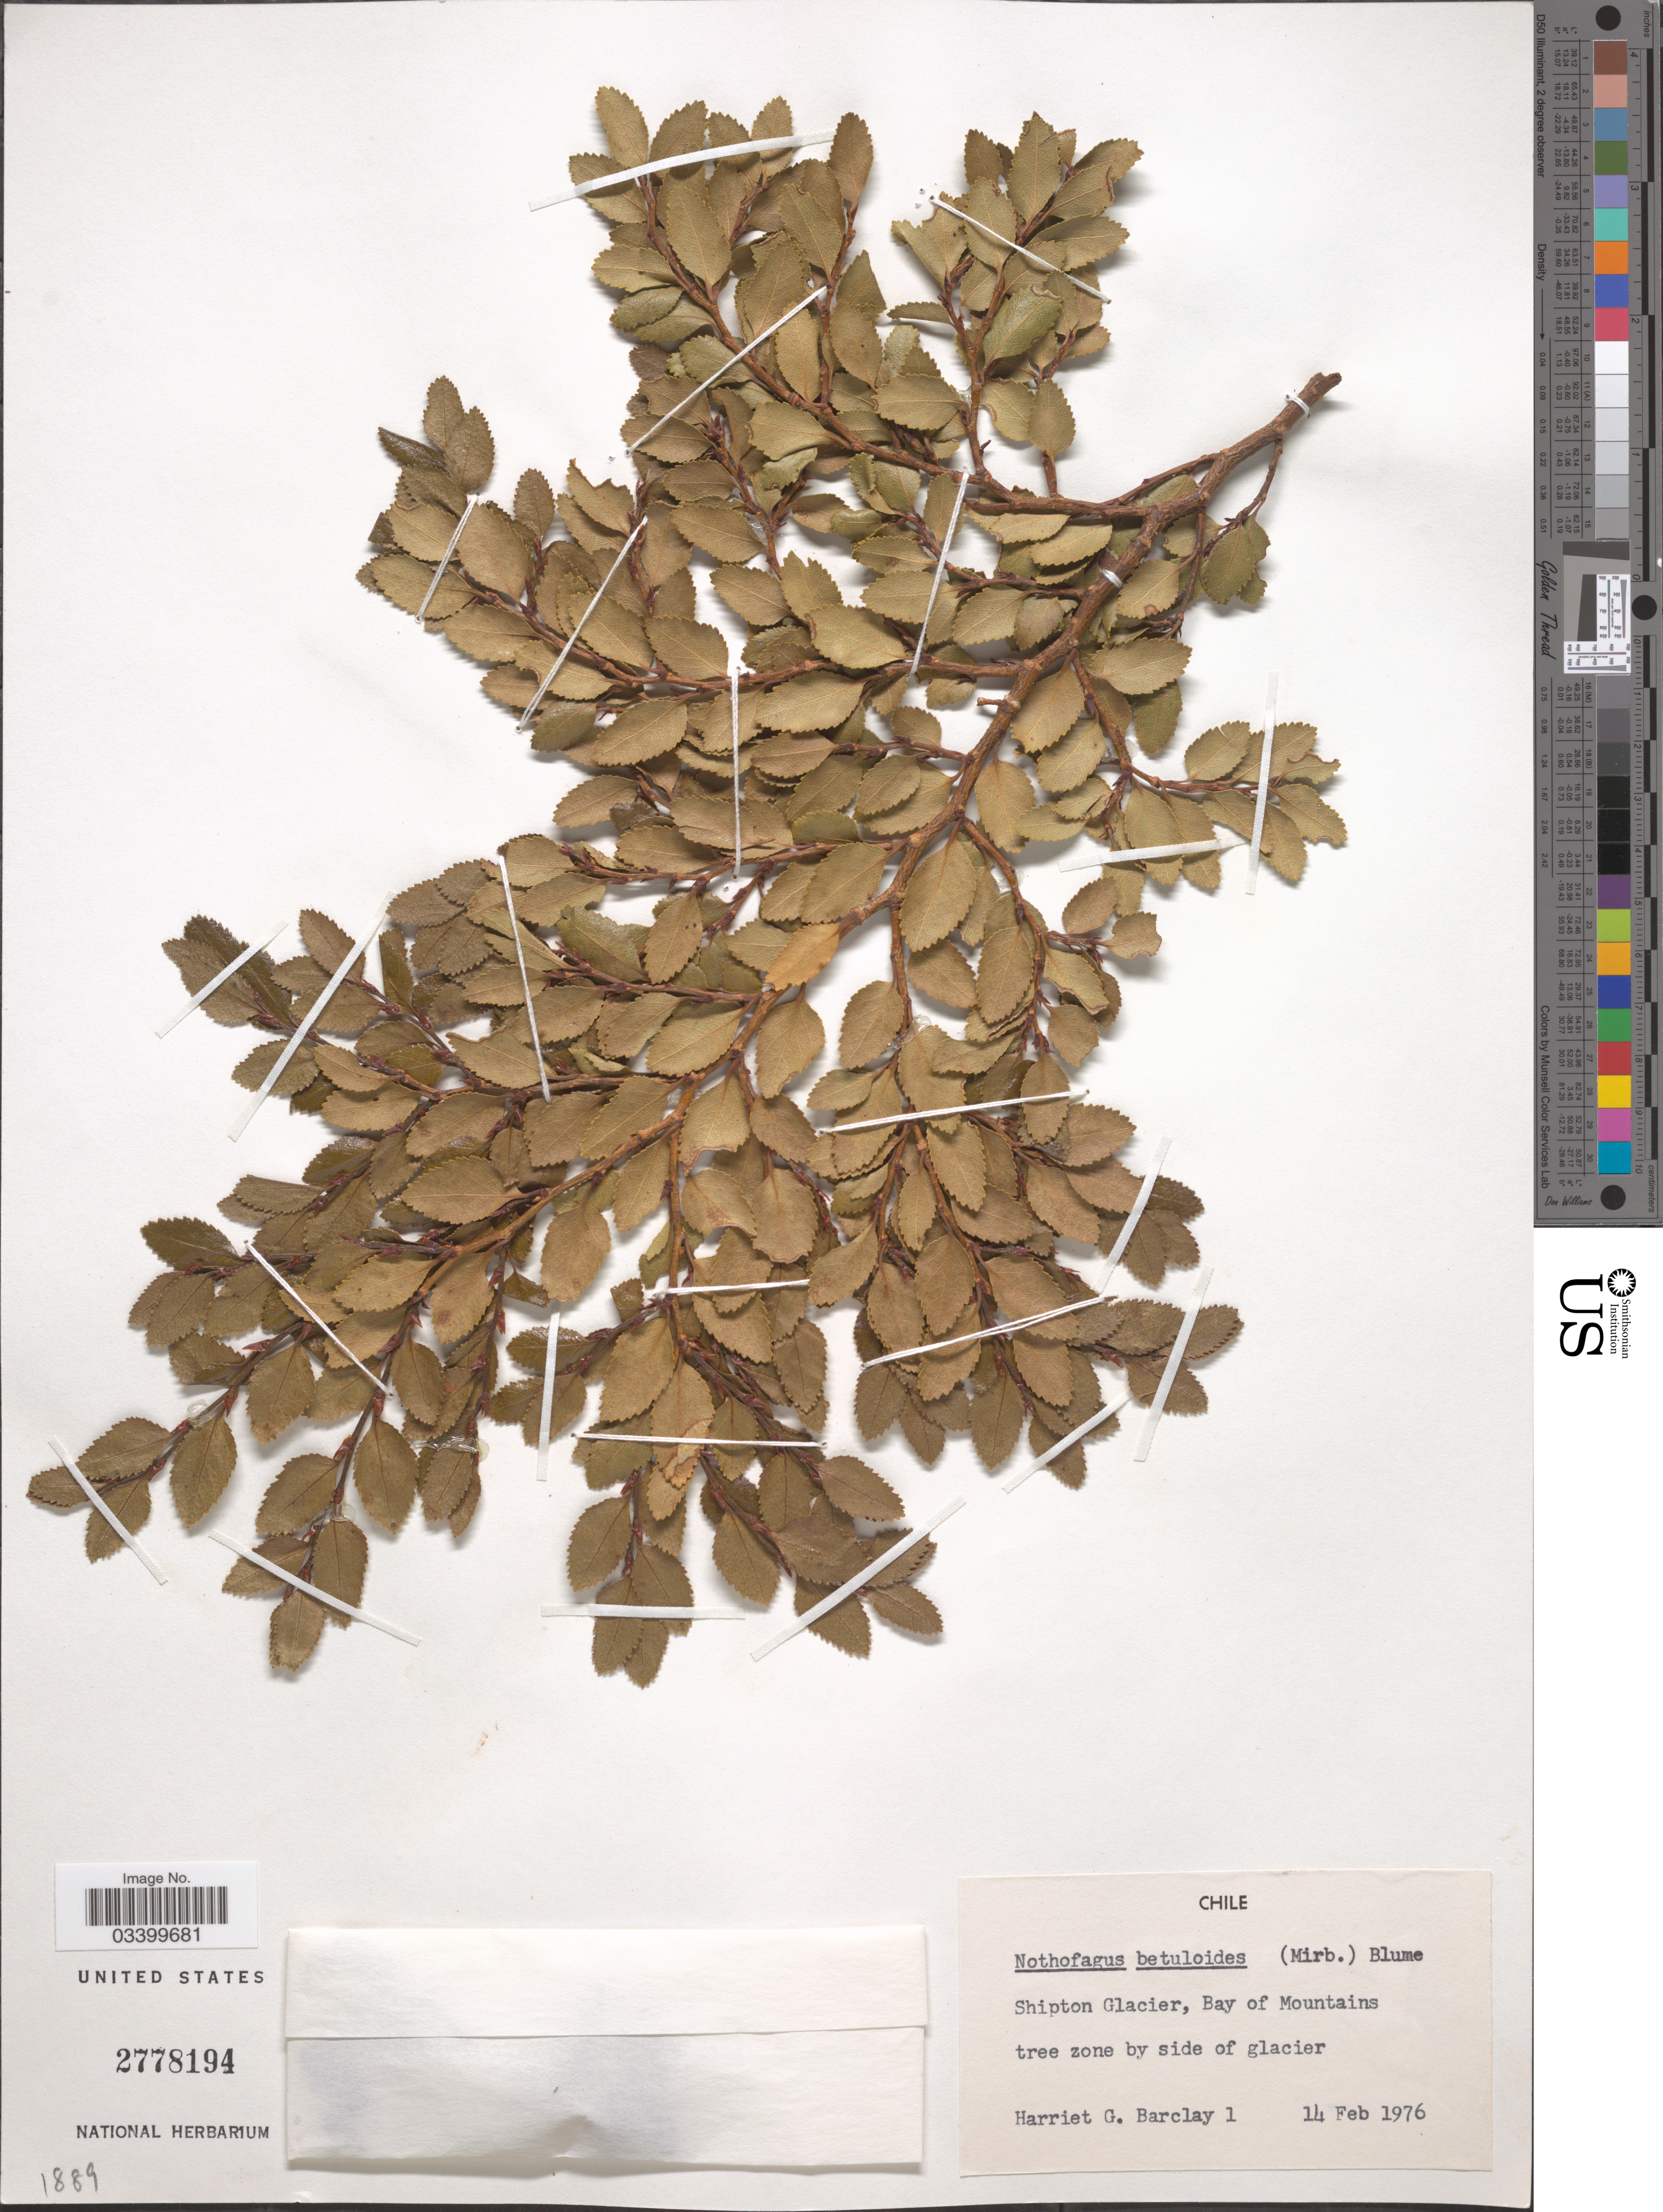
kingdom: Plantae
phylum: Tracheophyta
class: Magnoliopsida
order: Fagales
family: Nothofagaceae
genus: Nothofagus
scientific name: Nothofagus betuloides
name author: (Mirb.) Oerst.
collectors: H. G. Barclay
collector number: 1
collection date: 1976-02-14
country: Chile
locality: Shipton Glacier, Bay of Mountains tree zone by side of glacier.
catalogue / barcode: US 2778194